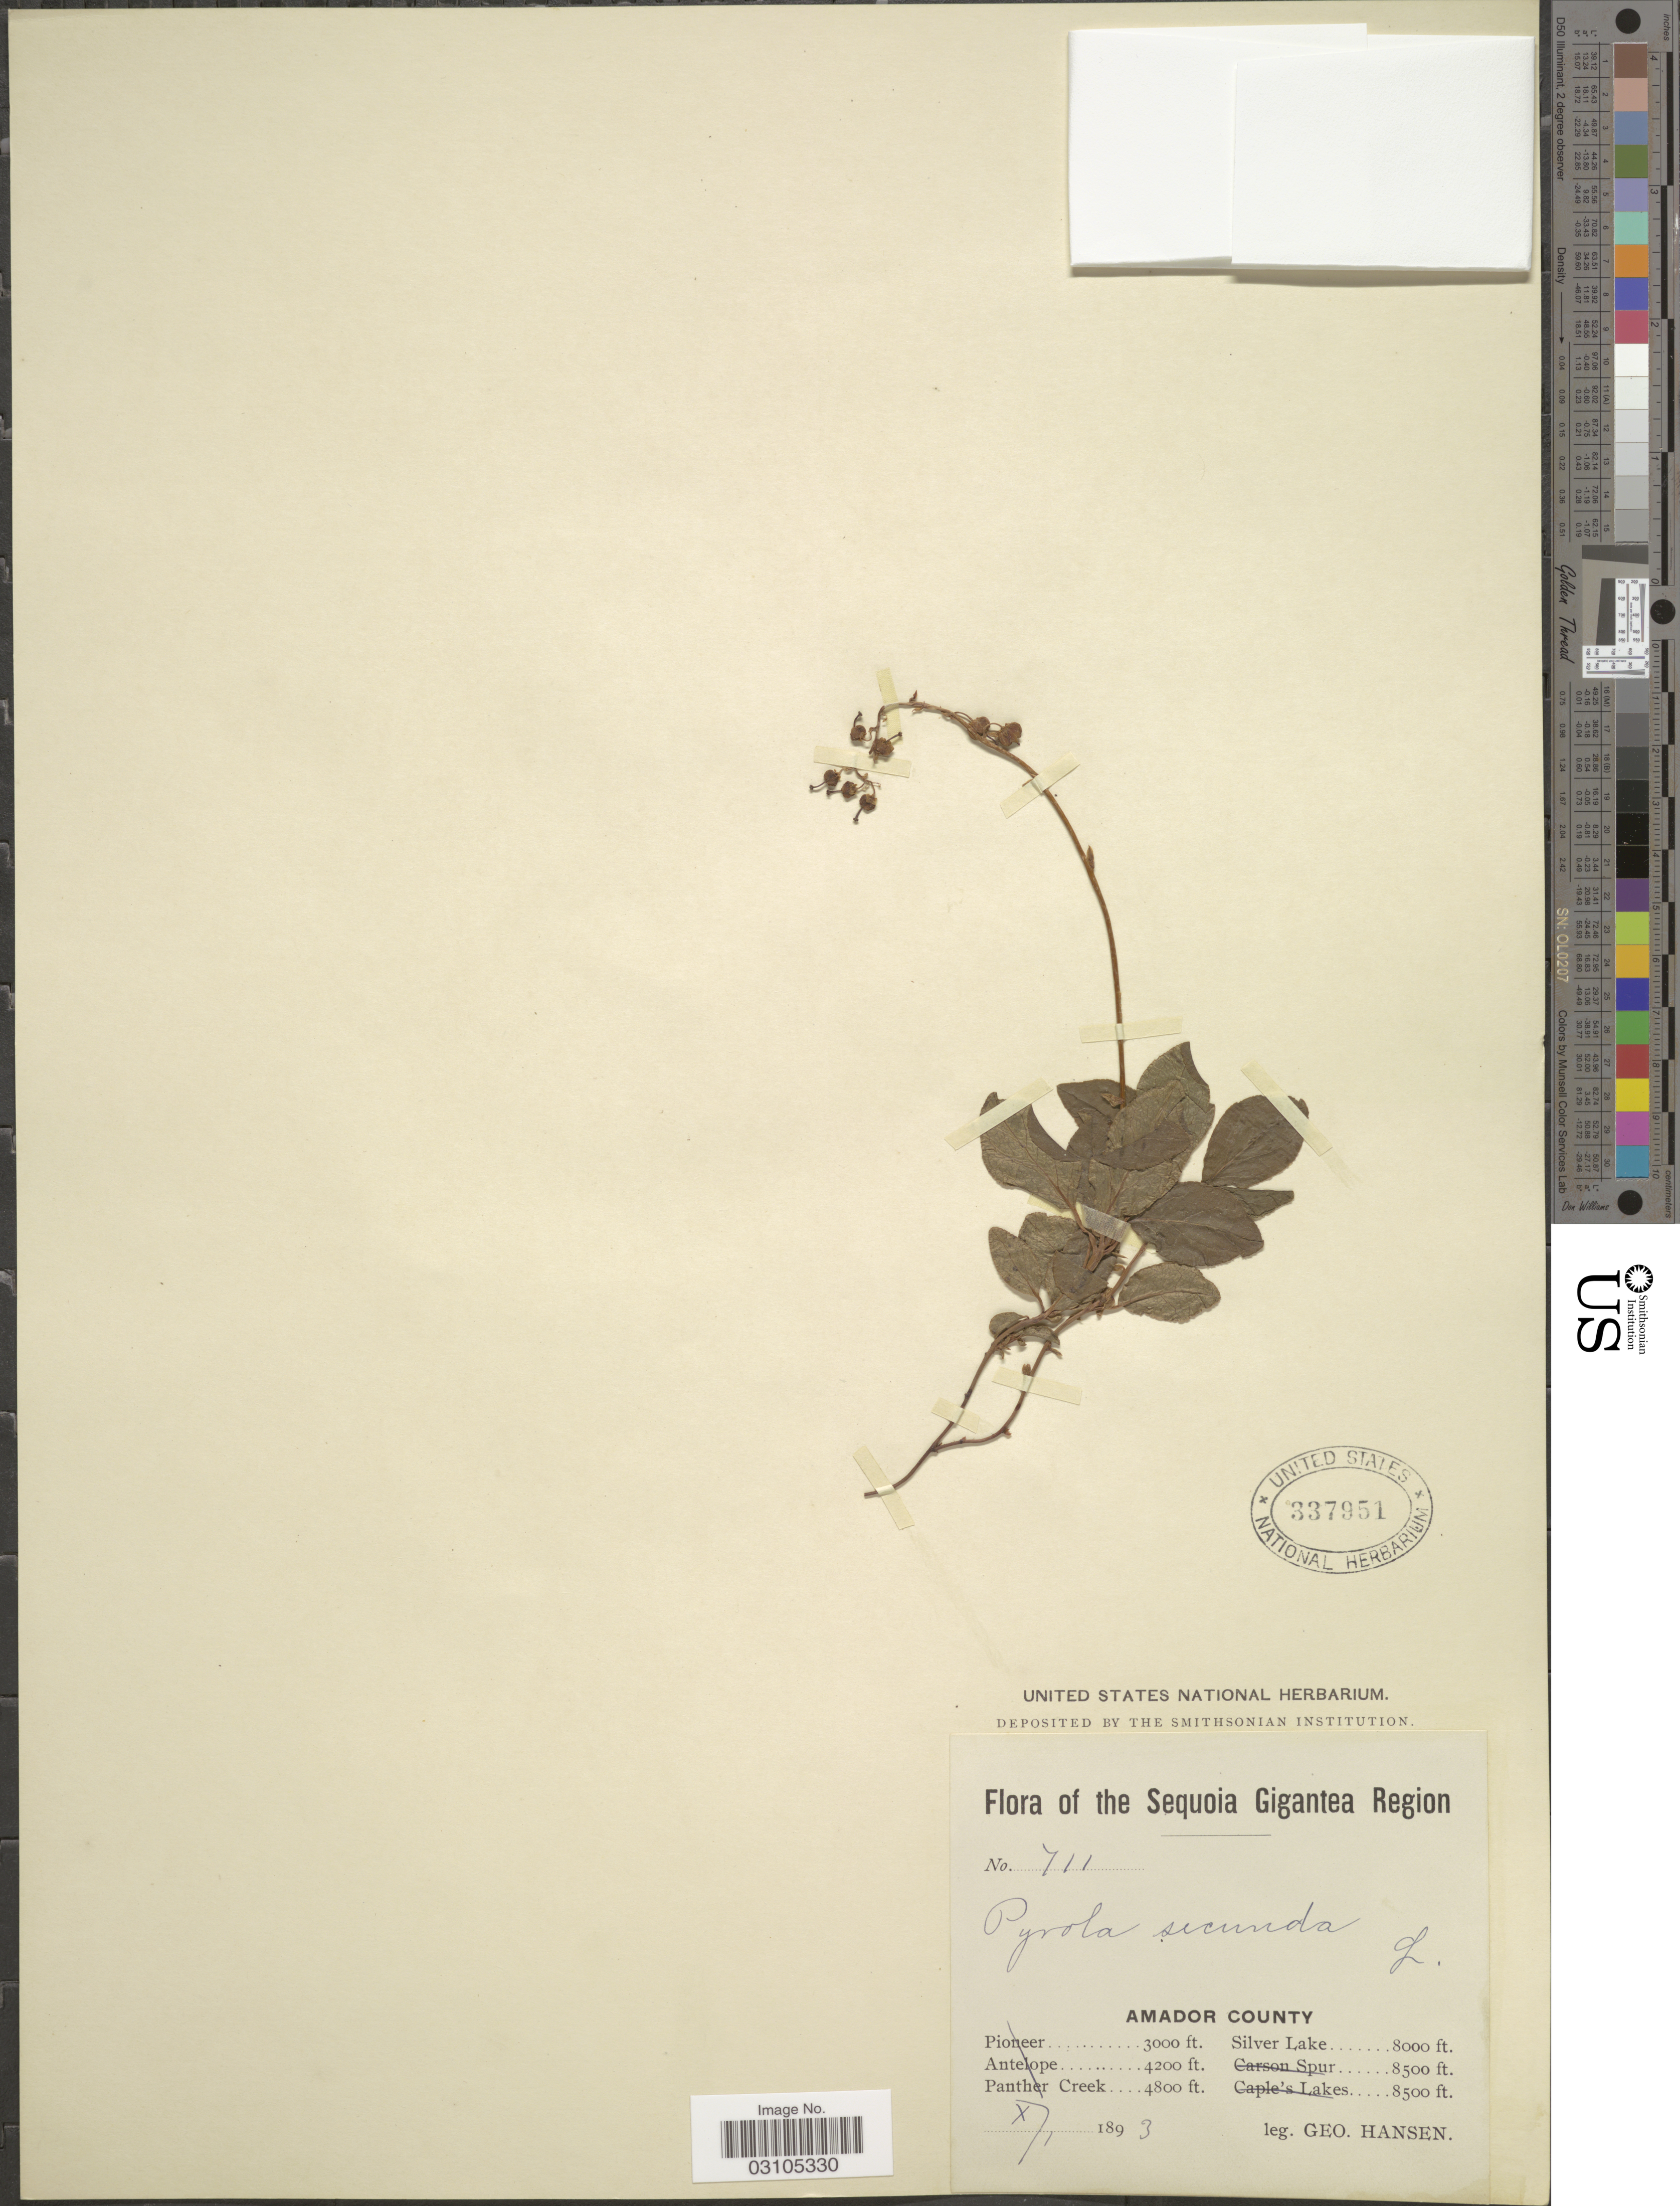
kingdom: Plantae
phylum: Tracheophyta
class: Magnoliopsida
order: Ericales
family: Ericaceae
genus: Orthilia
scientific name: Orthilia secunda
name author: (L.) House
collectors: G. Hansen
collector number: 711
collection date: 1893-10-01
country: United States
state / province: California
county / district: Amador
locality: Sequoia Gigantea Region. Amador County. Silver Lake.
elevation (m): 2438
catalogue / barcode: US 337951